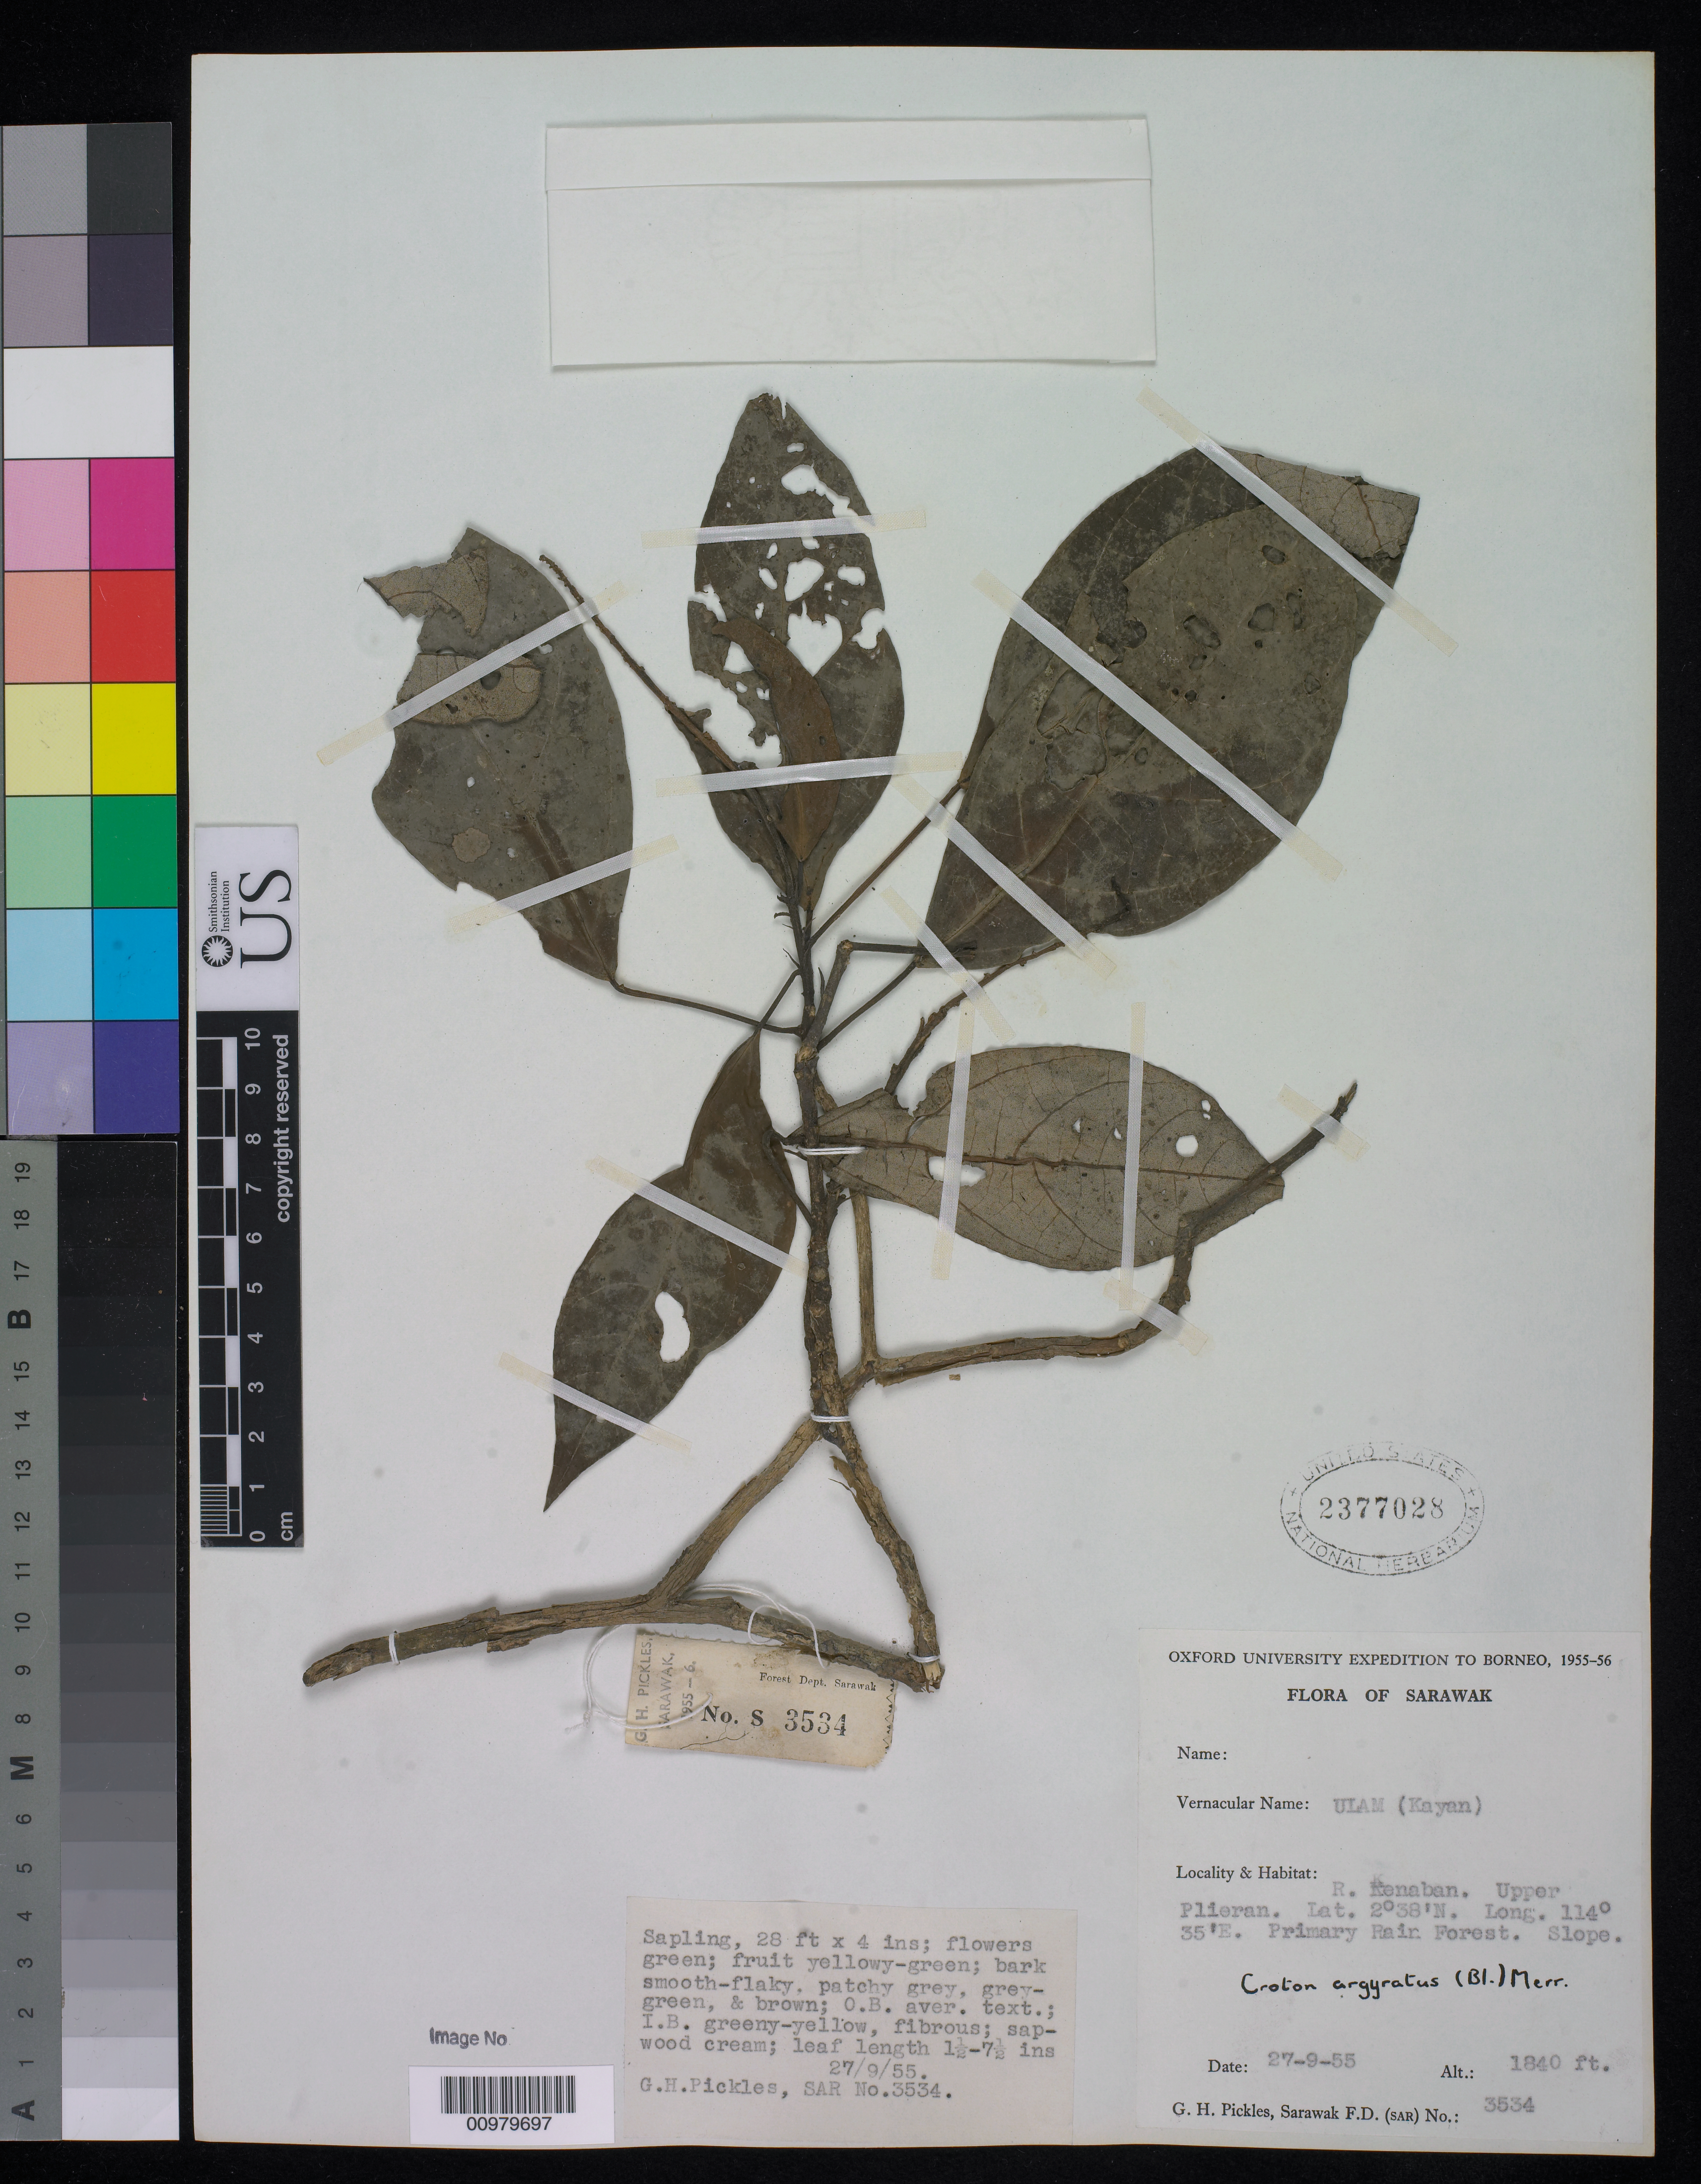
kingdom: Plantae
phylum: Tracheophyta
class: Magnoliopsida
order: Malpighiales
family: Euphorbiaceae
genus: Croton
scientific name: Croton argyratus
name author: Blume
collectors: G. Pickles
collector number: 3543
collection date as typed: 27 Sep 1955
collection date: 1955-09-27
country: Indonesia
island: Borneo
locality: N. Kenaban, Upper Plieran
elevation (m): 561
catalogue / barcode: US 2377028